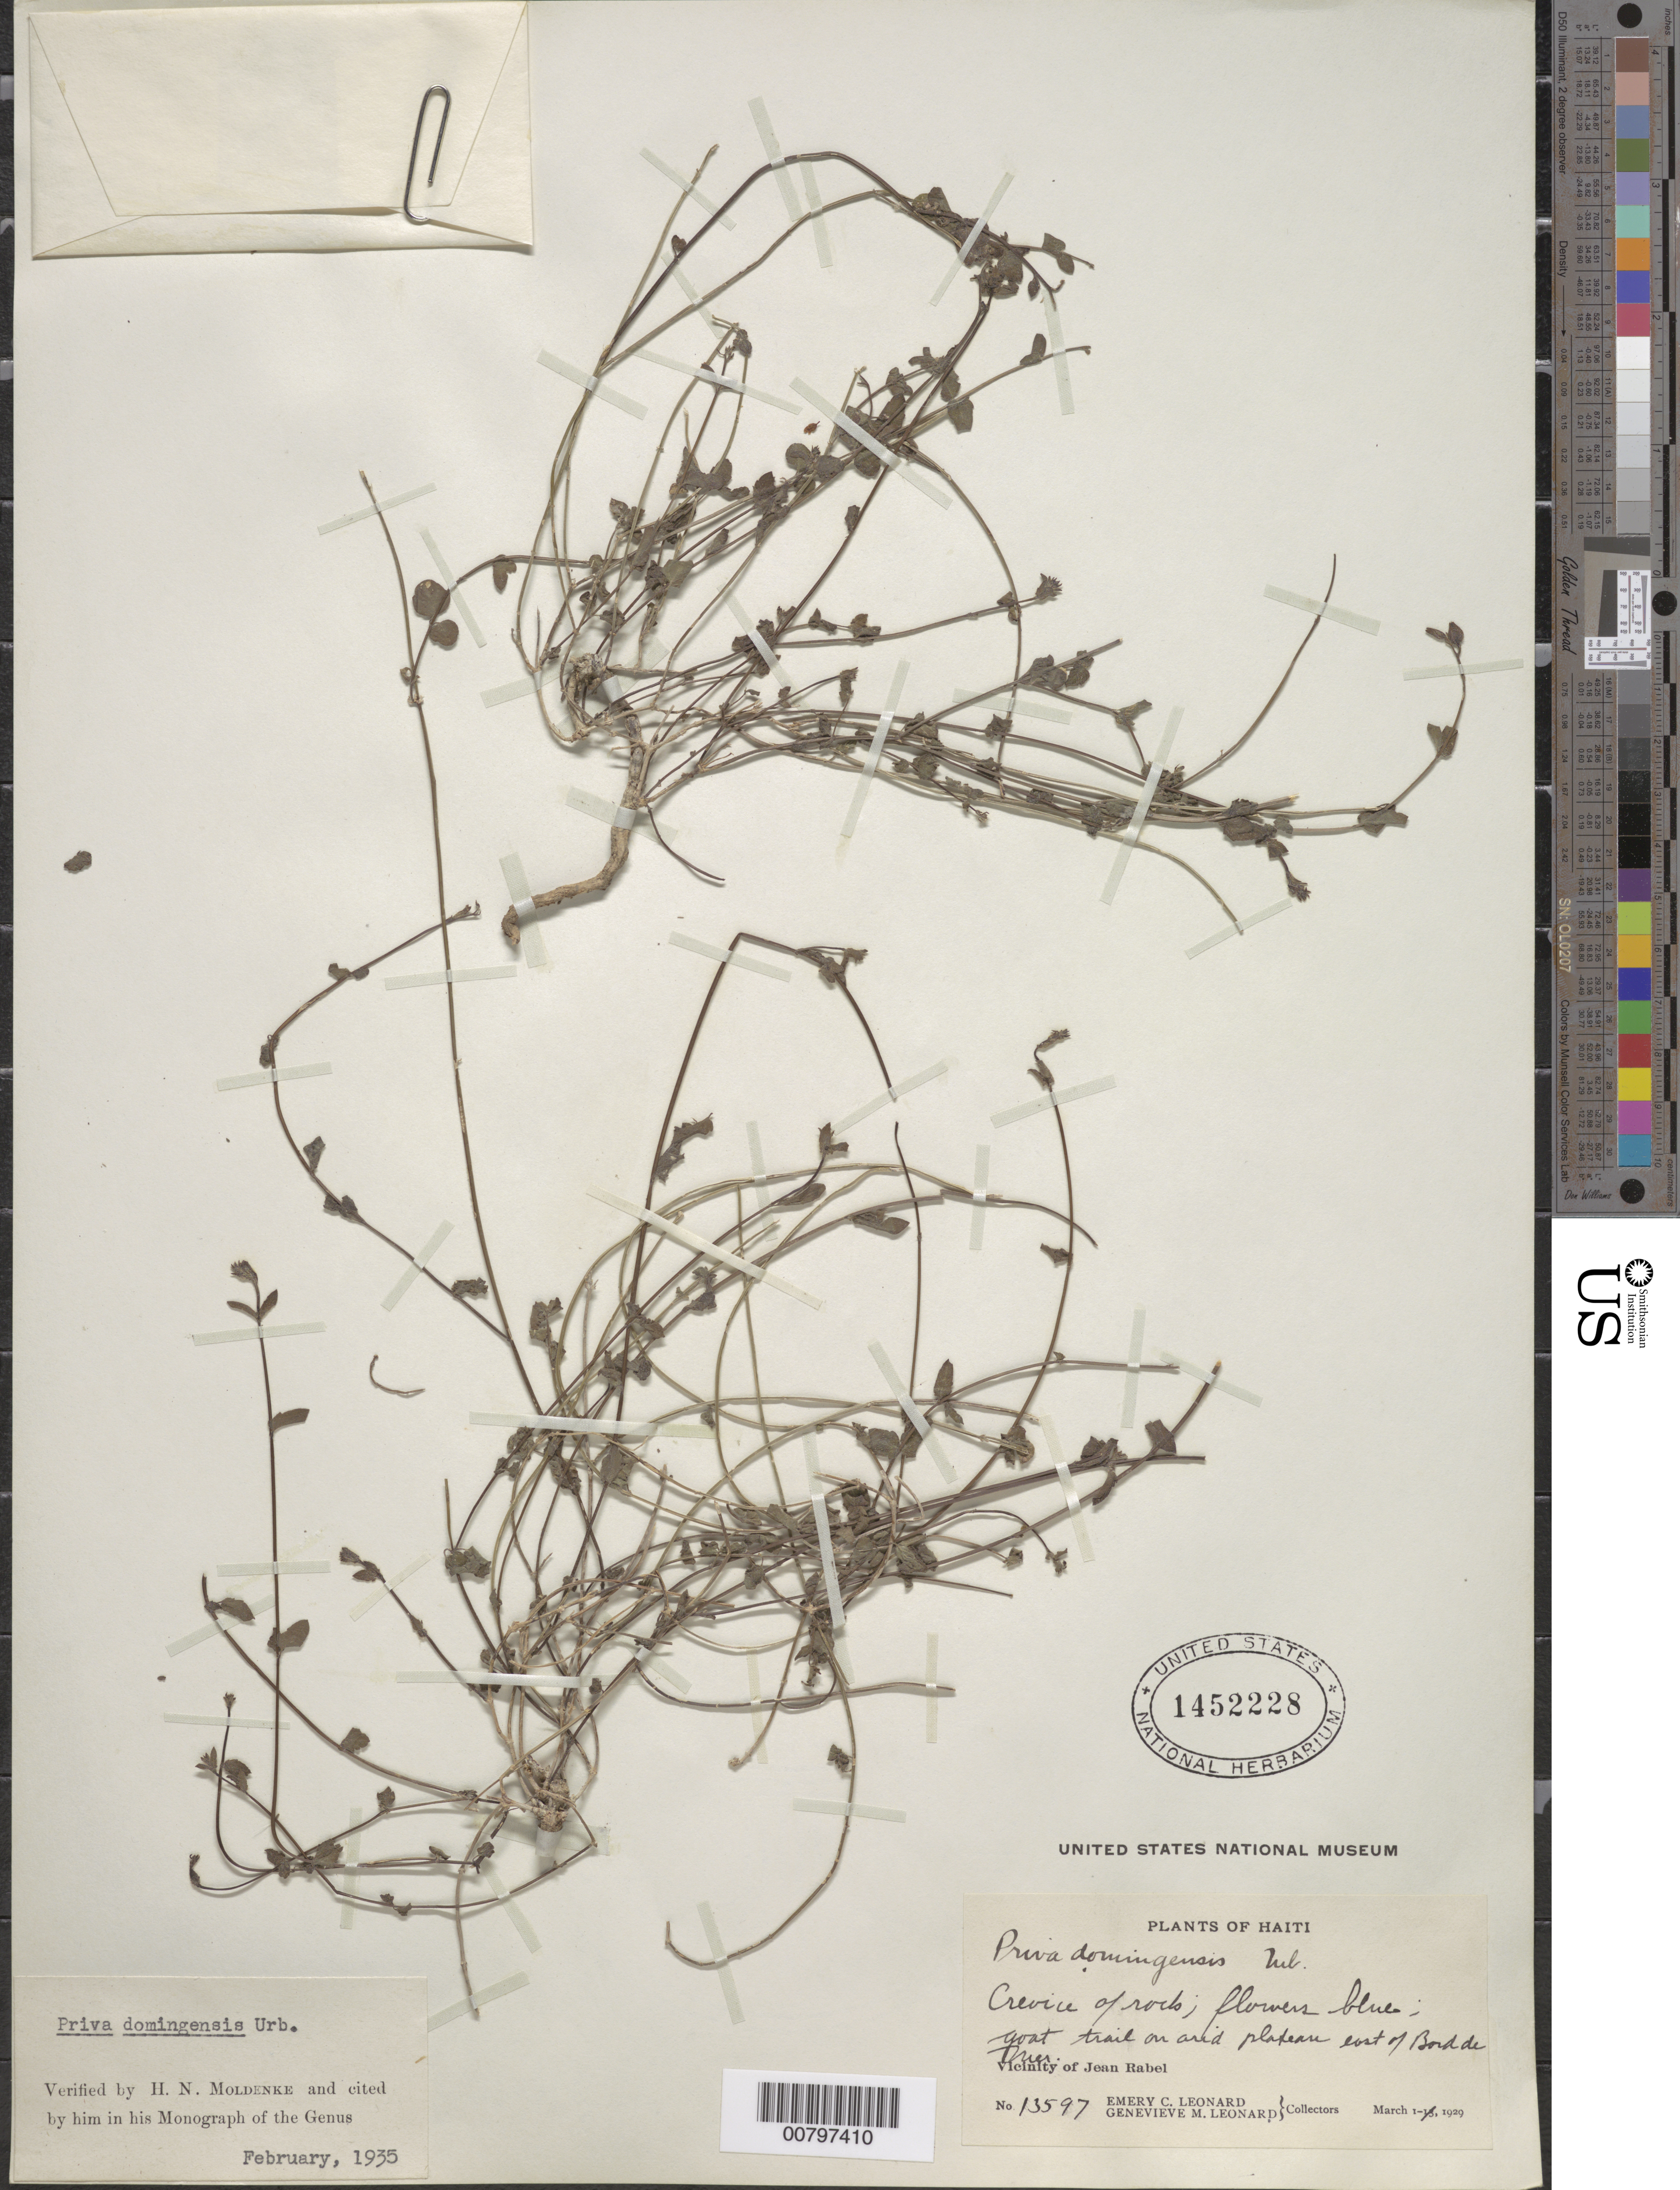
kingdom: Plantae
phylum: Tracheophyta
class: Magnoliopsida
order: Lamiales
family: Verbenaceae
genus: Priva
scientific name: Priva domingensis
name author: Urb.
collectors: E. C. Leonard & G. M. Leonard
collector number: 13597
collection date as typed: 01 Mar 1929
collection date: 1929-03-01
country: Haiti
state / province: Nord-Ouest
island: Hispaniola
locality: Vicinity of Jean-Rabel, plateau E of Bord de Mer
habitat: Crevices of rocks on goat trail on arid plateau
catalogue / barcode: US 1452228